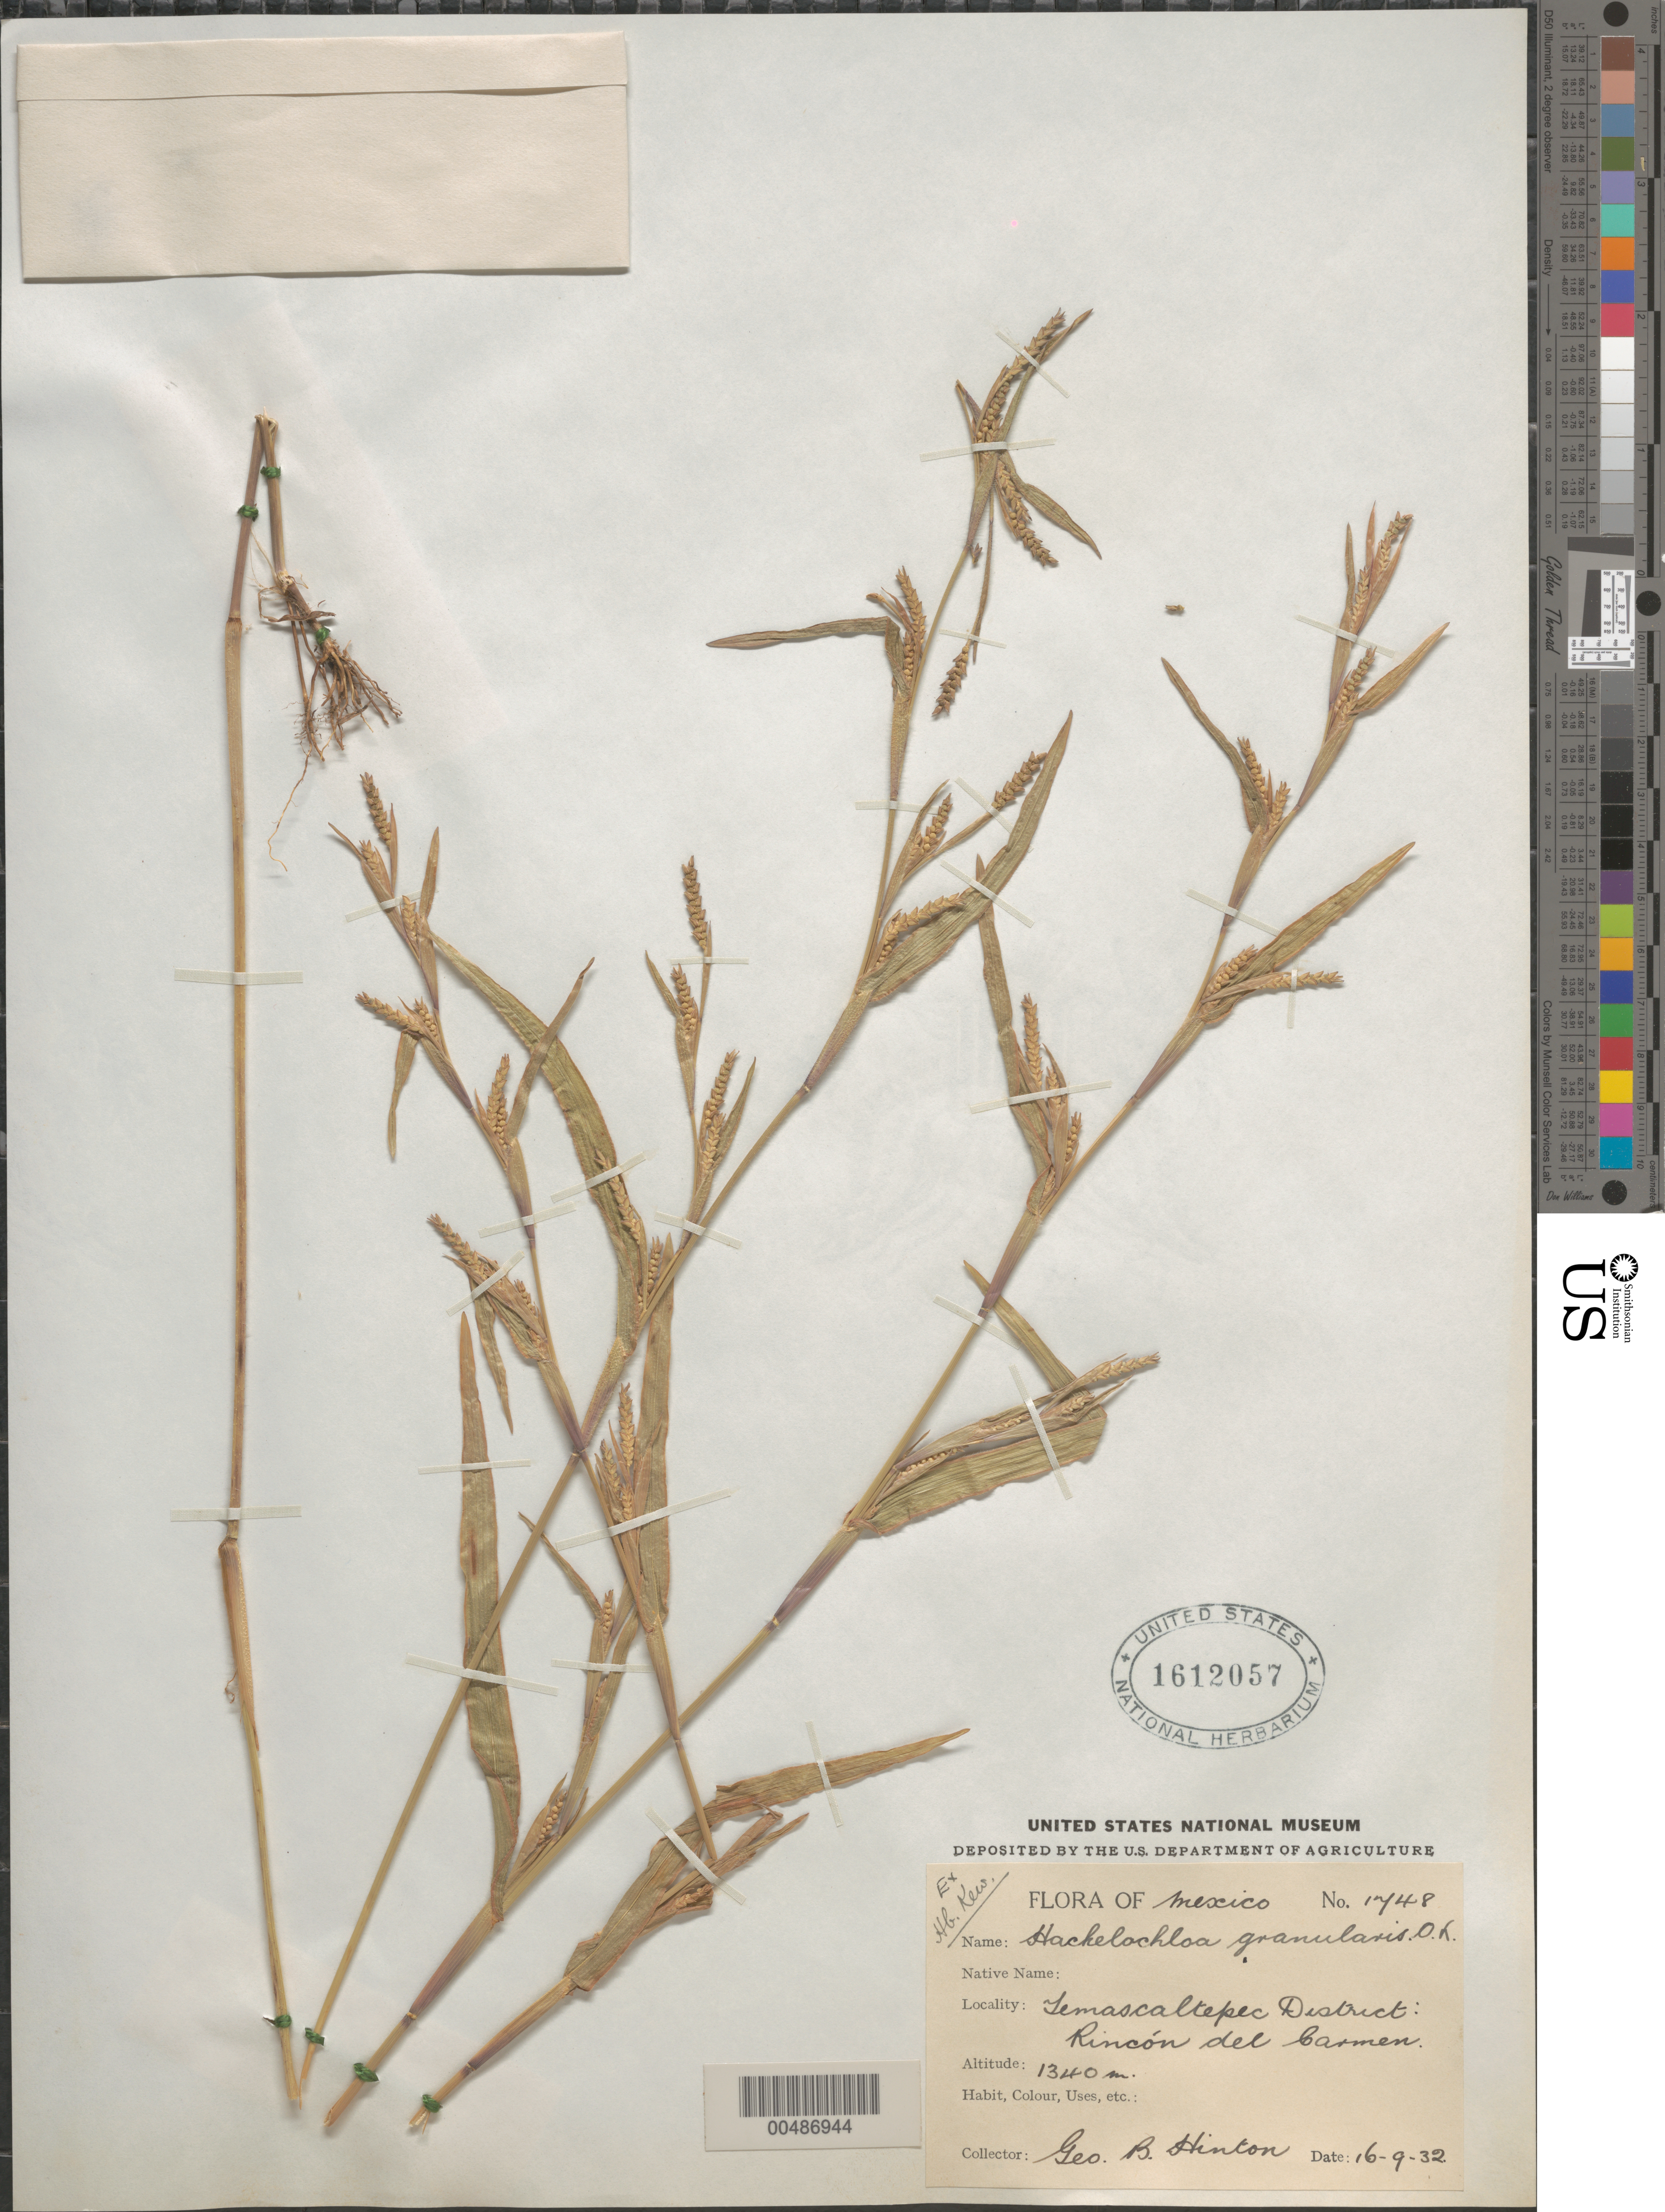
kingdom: Plantae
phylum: Tracheophyta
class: Liliopsida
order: Poales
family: Poaceae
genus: Hackelochloa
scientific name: Hackelochloa granularis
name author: (L.) Kuntze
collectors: G. B. Hinton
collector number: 1748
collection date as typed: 16 Sep 1932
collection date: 1932-09-16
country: Mexico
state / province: México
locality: Temascaltepec Dist: Rinc¢n del Carmen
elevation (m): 1340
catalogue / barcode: US 1612057